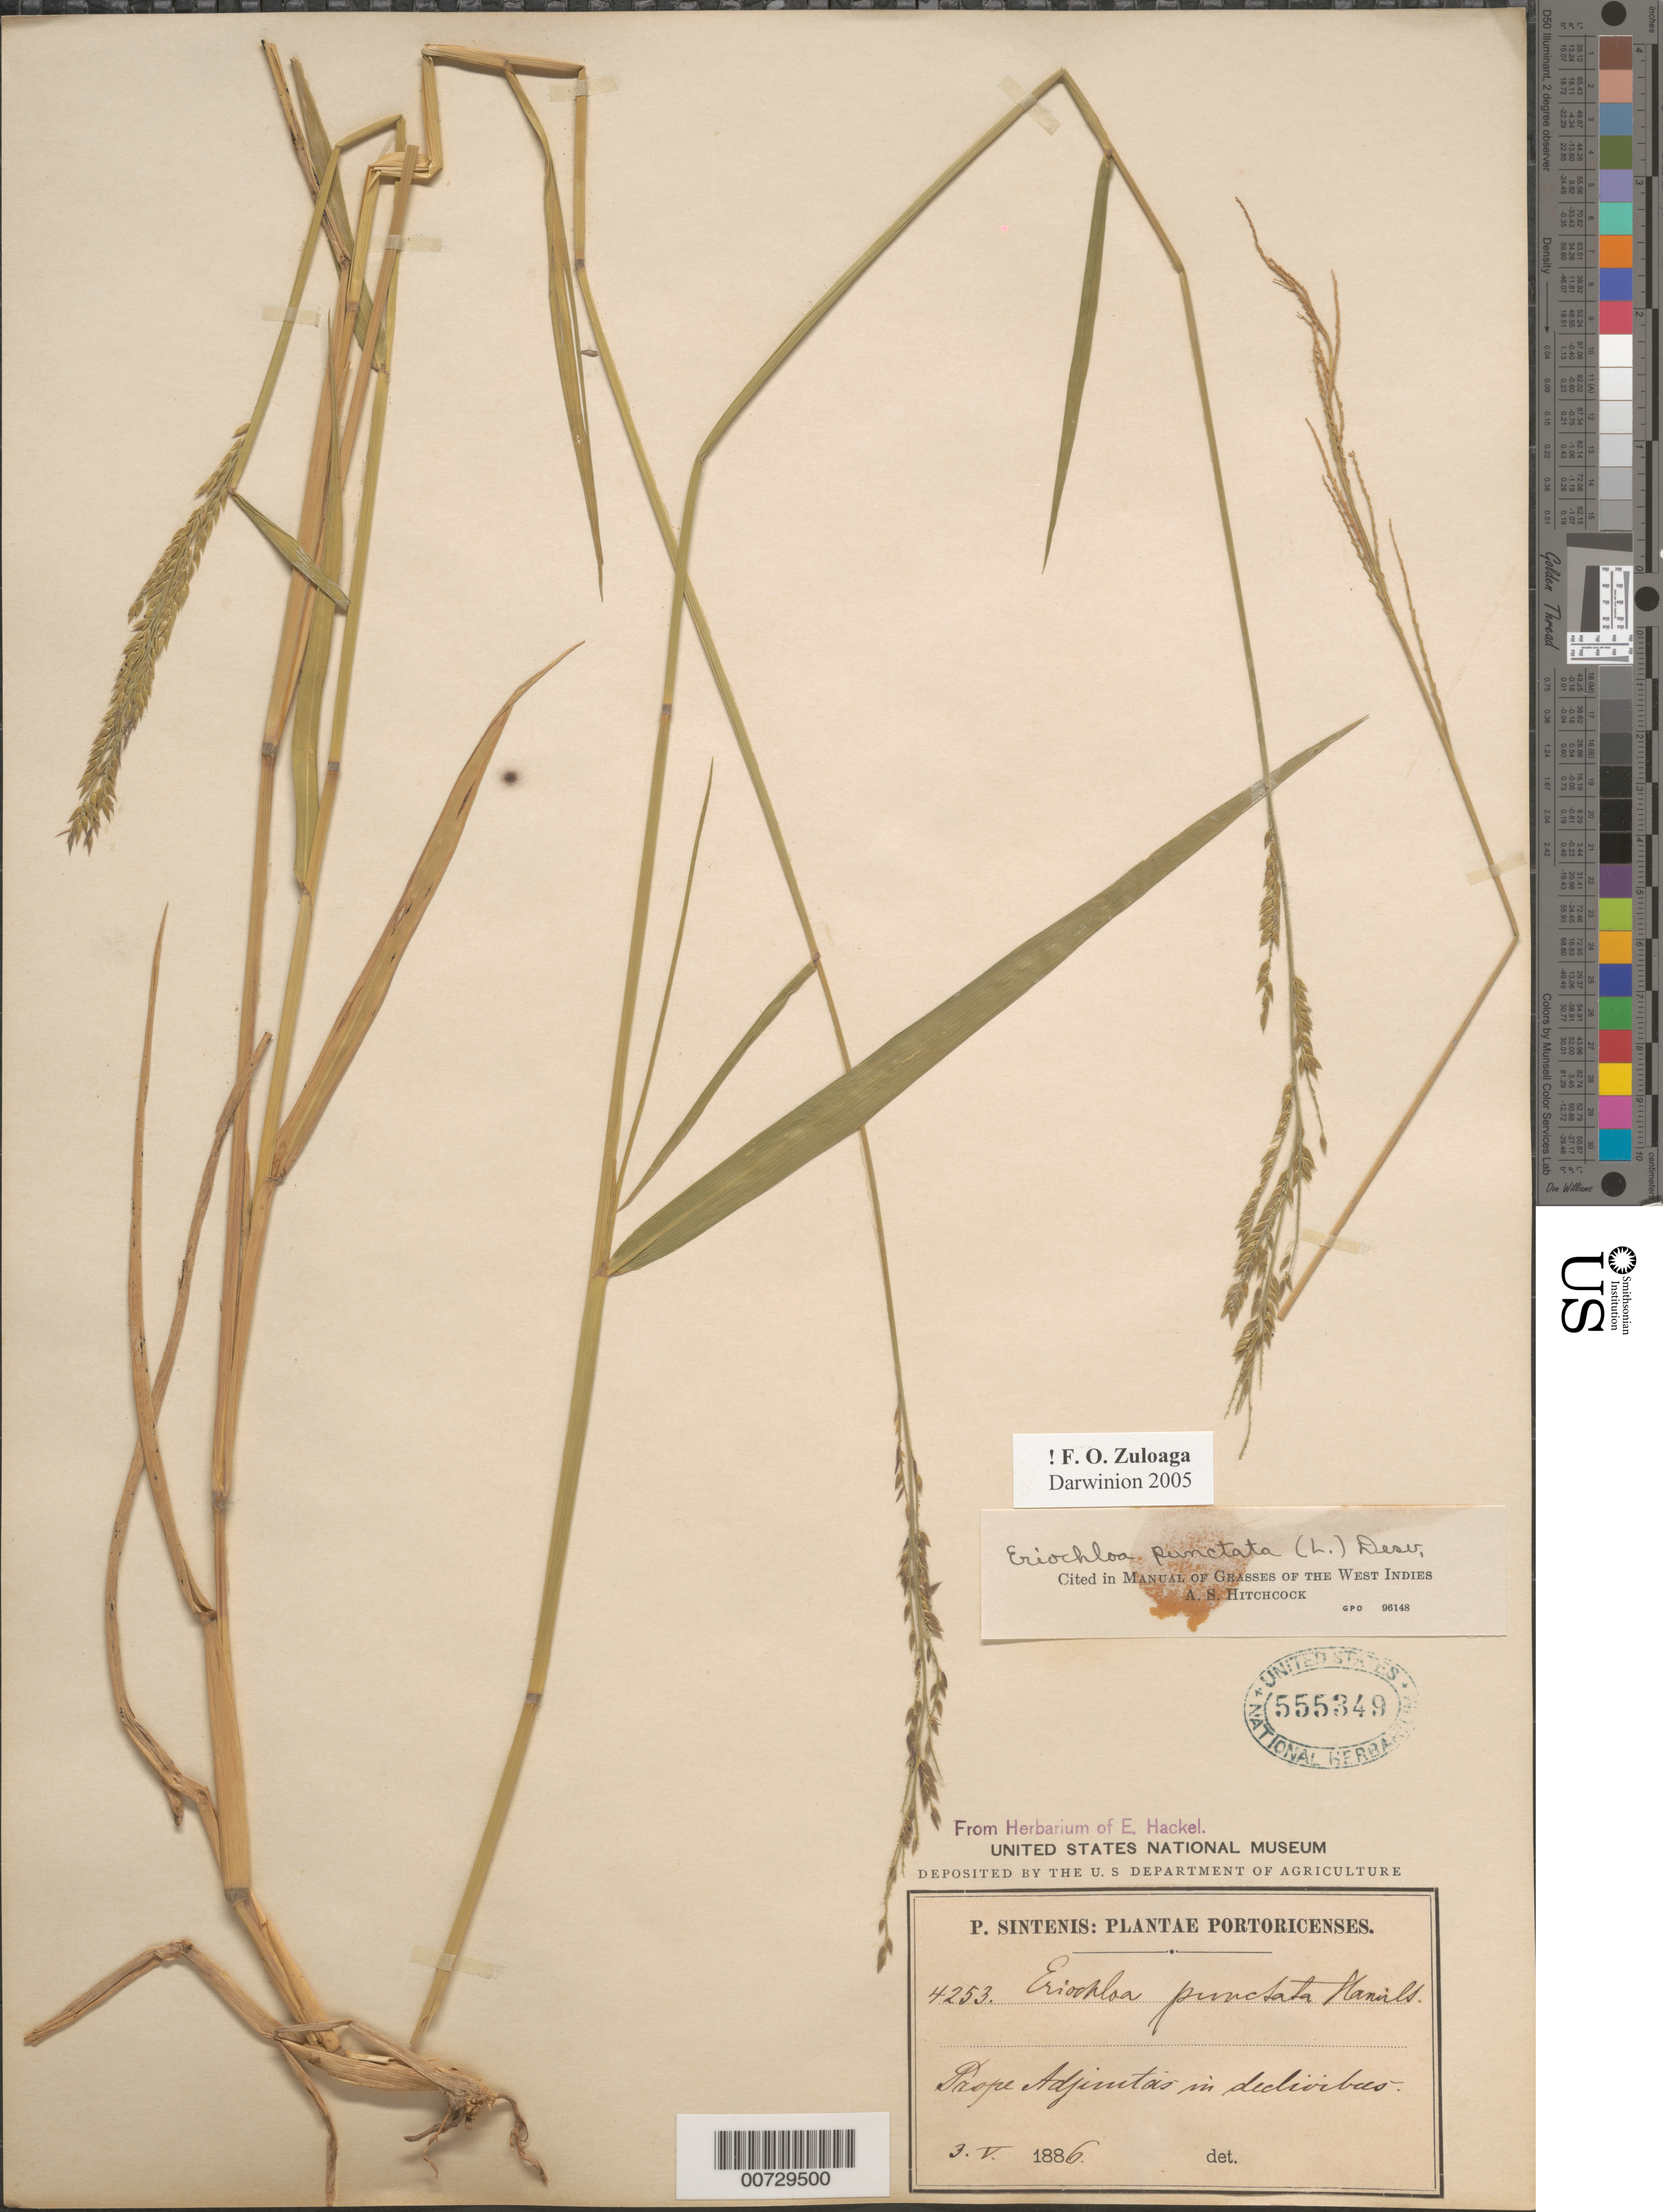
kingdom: Plantae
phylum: Tracheophyta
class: Liliopsida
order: Poales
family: Poaceae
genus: Eriochloa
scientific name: Eriochloa punctata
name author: (L.) Desv. ex Ham.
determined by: Hitchcock, Albert S.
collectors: P. Sintenis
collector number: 4253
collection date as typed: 03 May 1886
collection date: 1886-05-03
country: Puerto Rico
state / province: Adjuntas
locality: Adjuntas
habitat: In declivibus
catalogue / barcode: US 555349